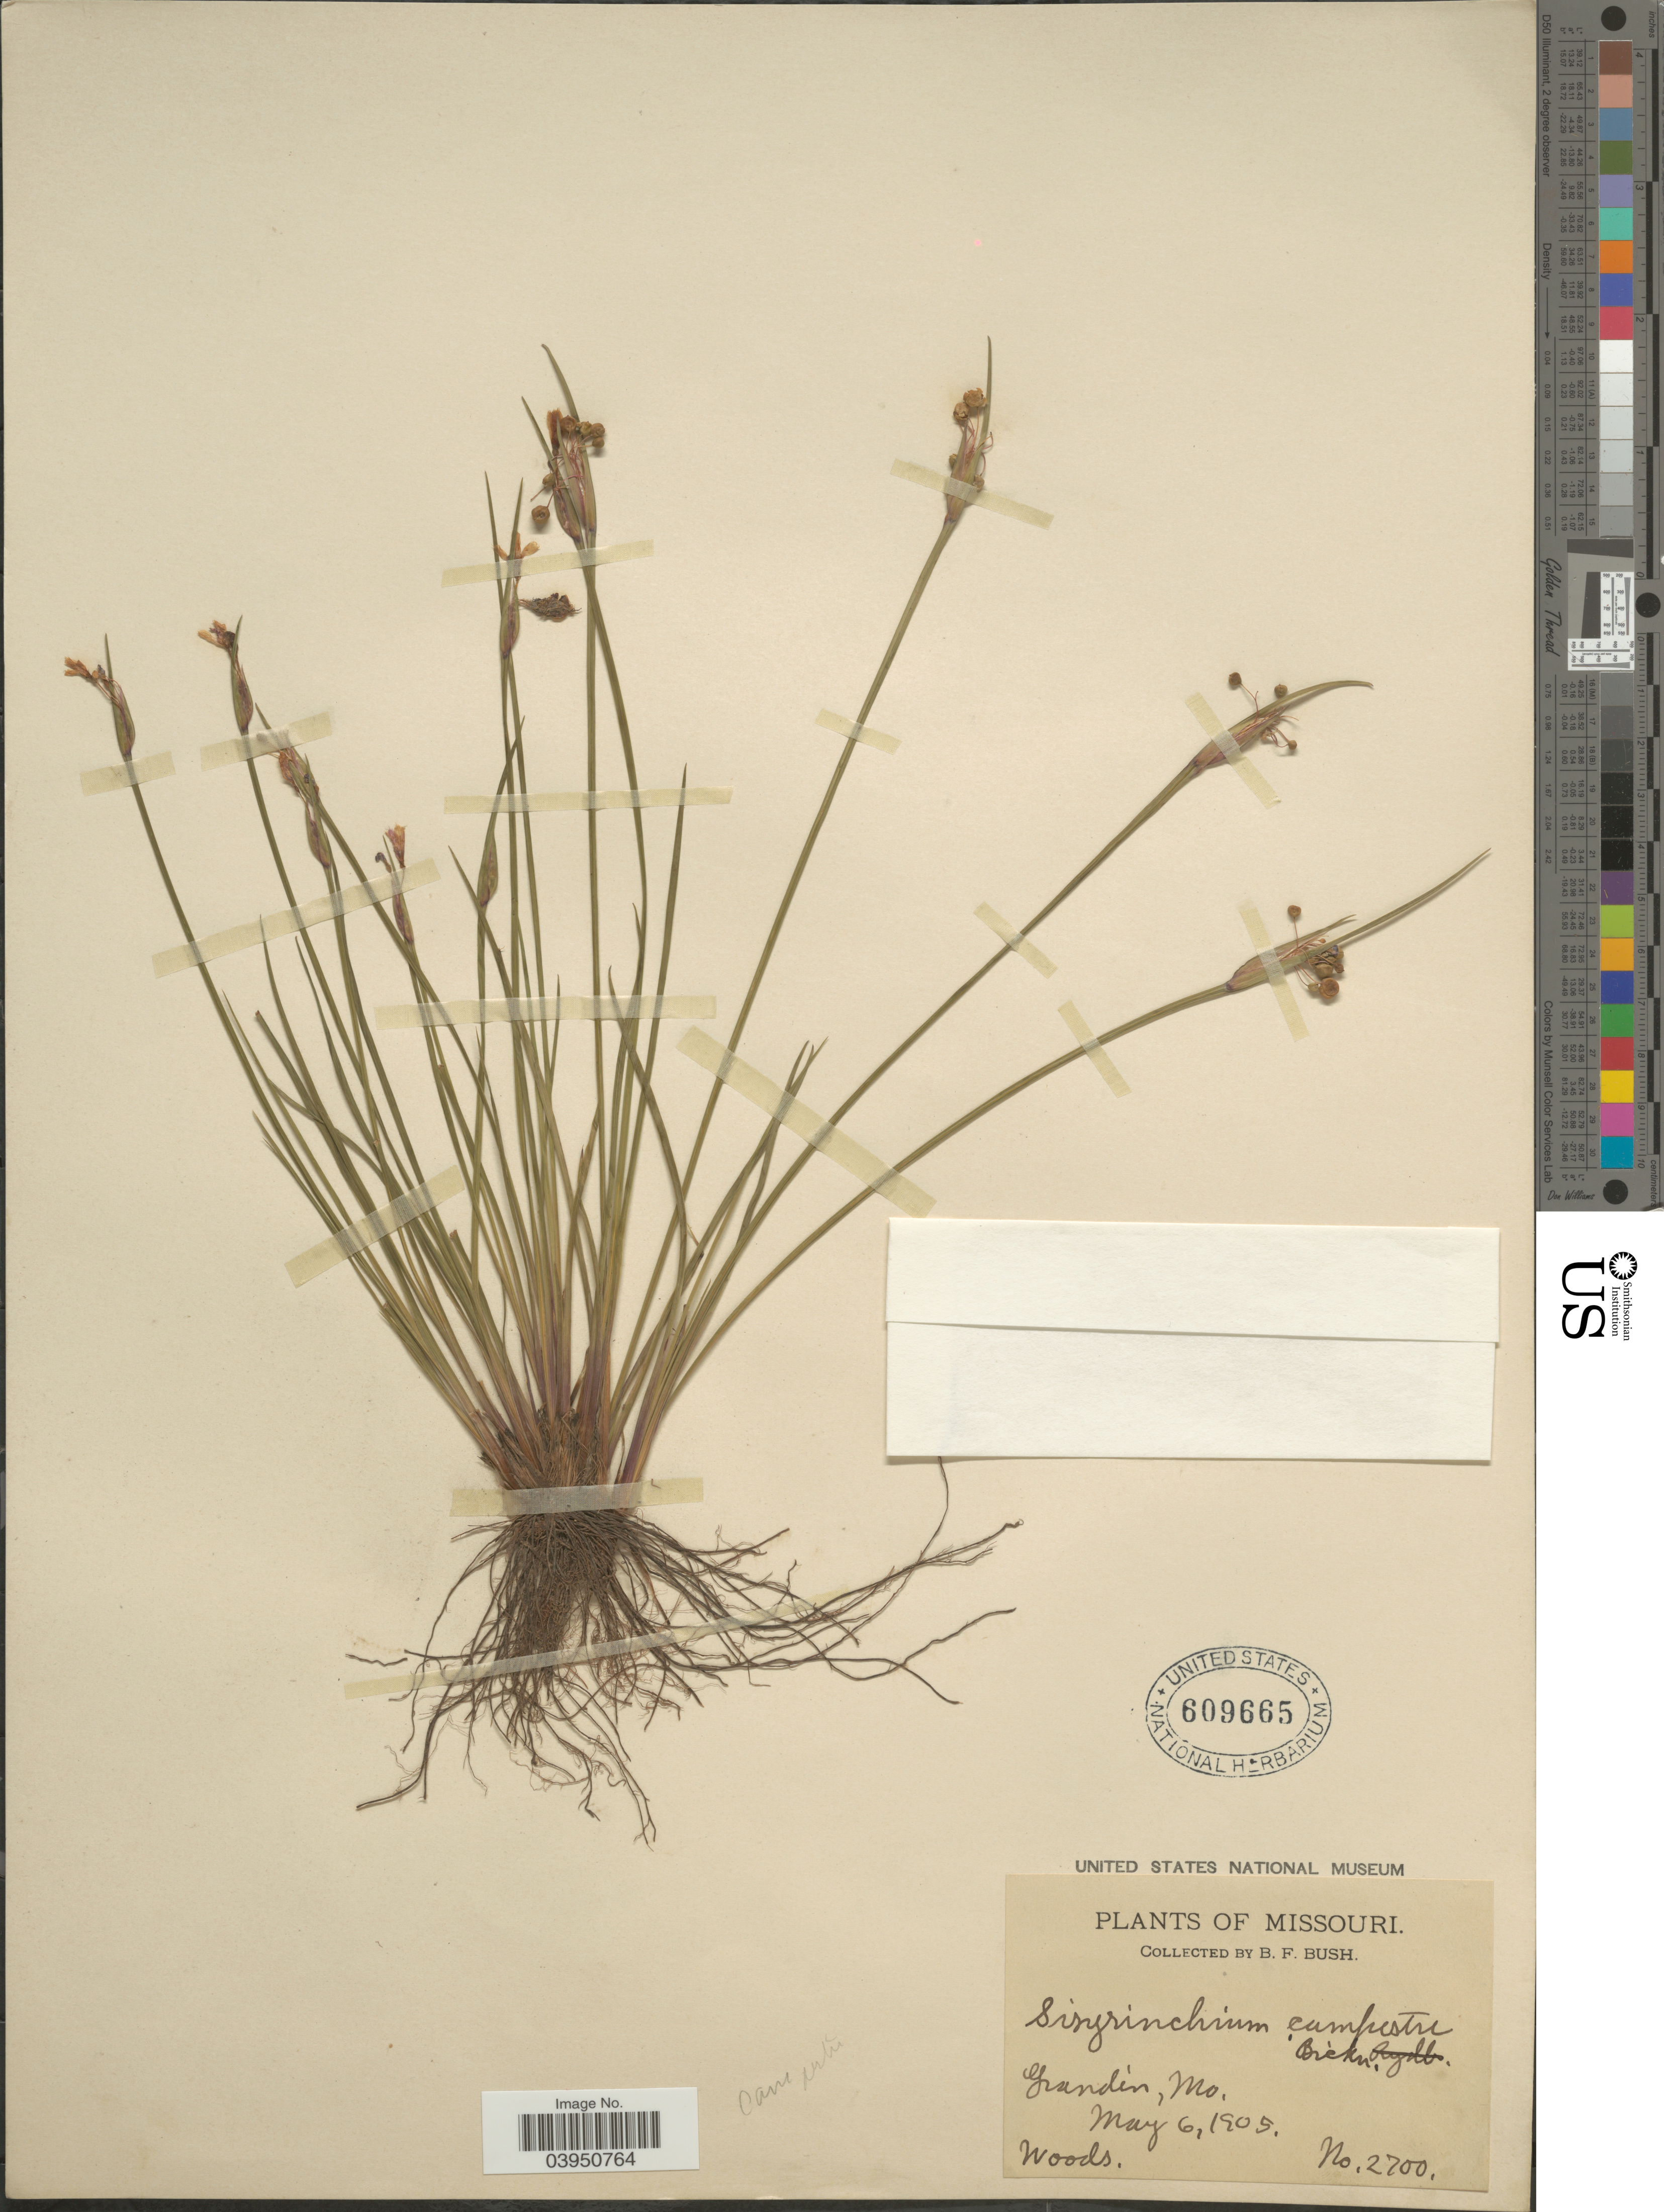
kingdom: Plantae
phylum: Tracheophyta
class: Liliopsida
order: Asparagales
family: Iridaceae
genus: Sisyrinchium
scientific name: Sisyrinchium campestre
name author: E.P. Bicknell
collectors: B. F. Bush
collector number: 2700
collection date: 1905-05-06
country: United States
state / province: Missouri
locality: Grandin.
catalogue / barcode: US 609665